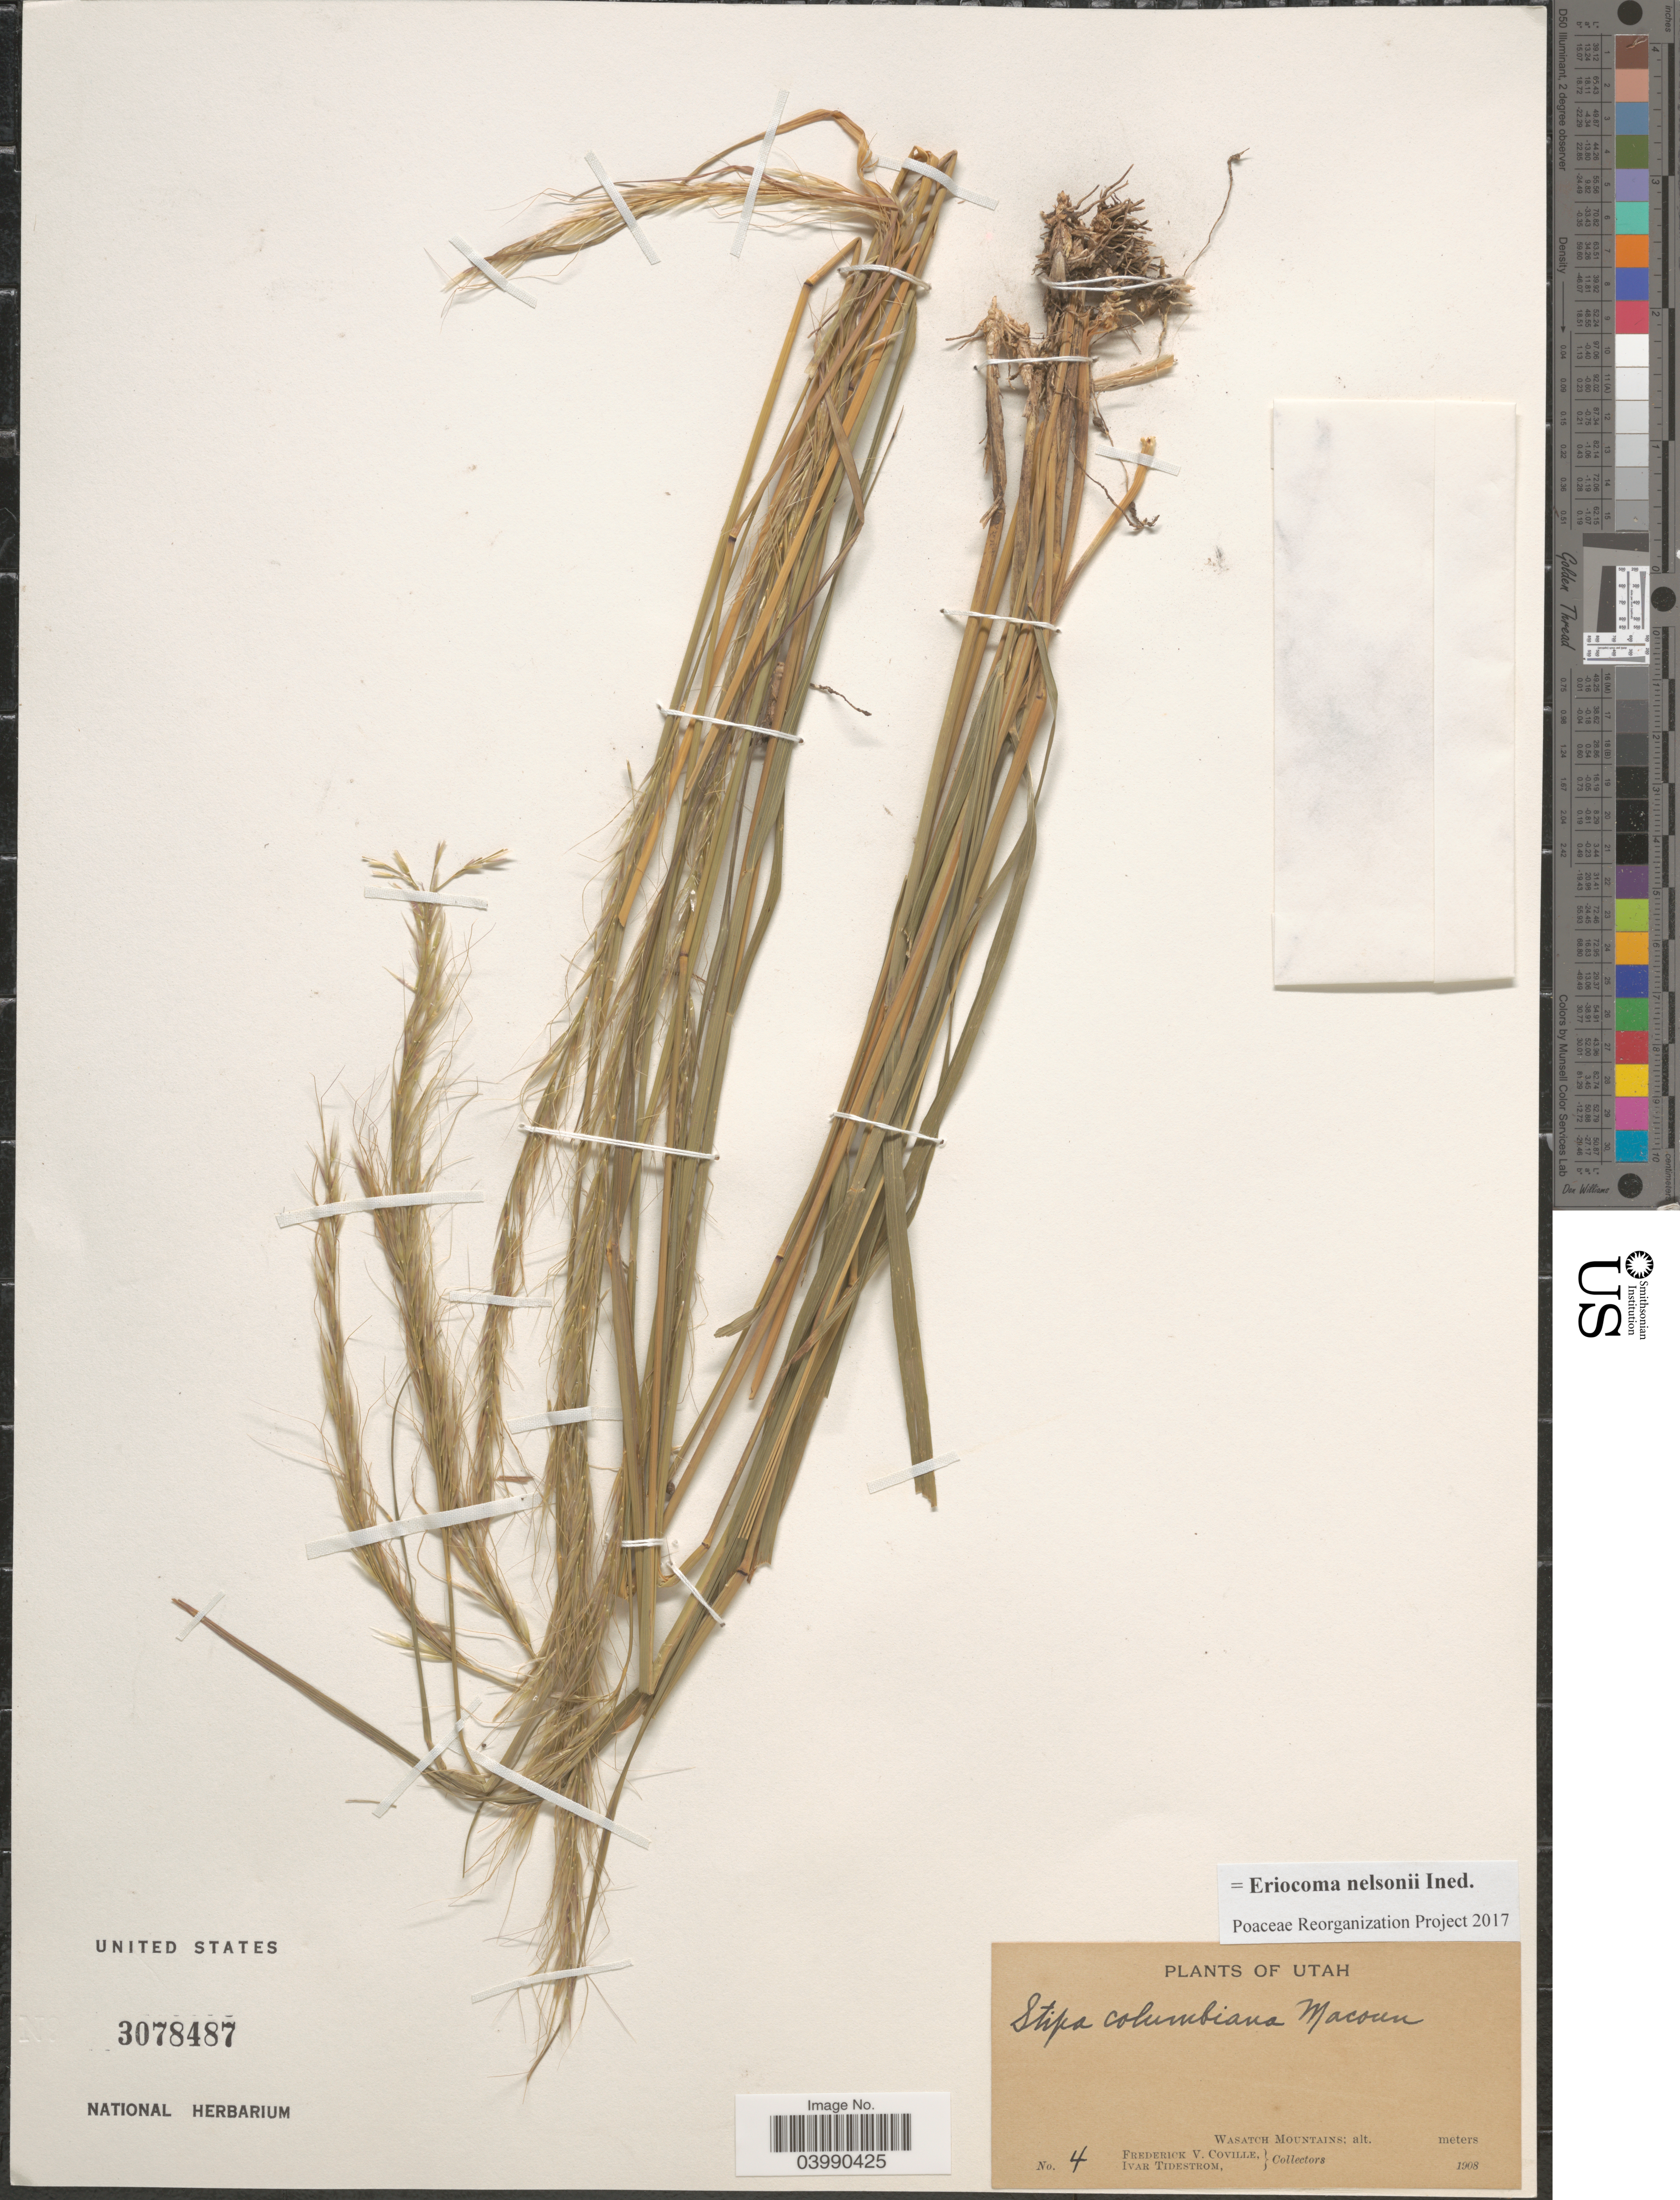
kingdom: Plantae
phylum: Tracheophyta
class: Liliopsida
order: Poales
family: Poaceae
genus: Eriocoma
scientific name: Eriocoma nelsonii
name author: (Scribn.) Romasch.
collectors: F. V. Coville & I. F. Tidestrom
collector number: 4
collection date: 1908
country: United States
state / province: Utah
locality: Wasatch Mountains.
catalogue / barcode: US 3078487